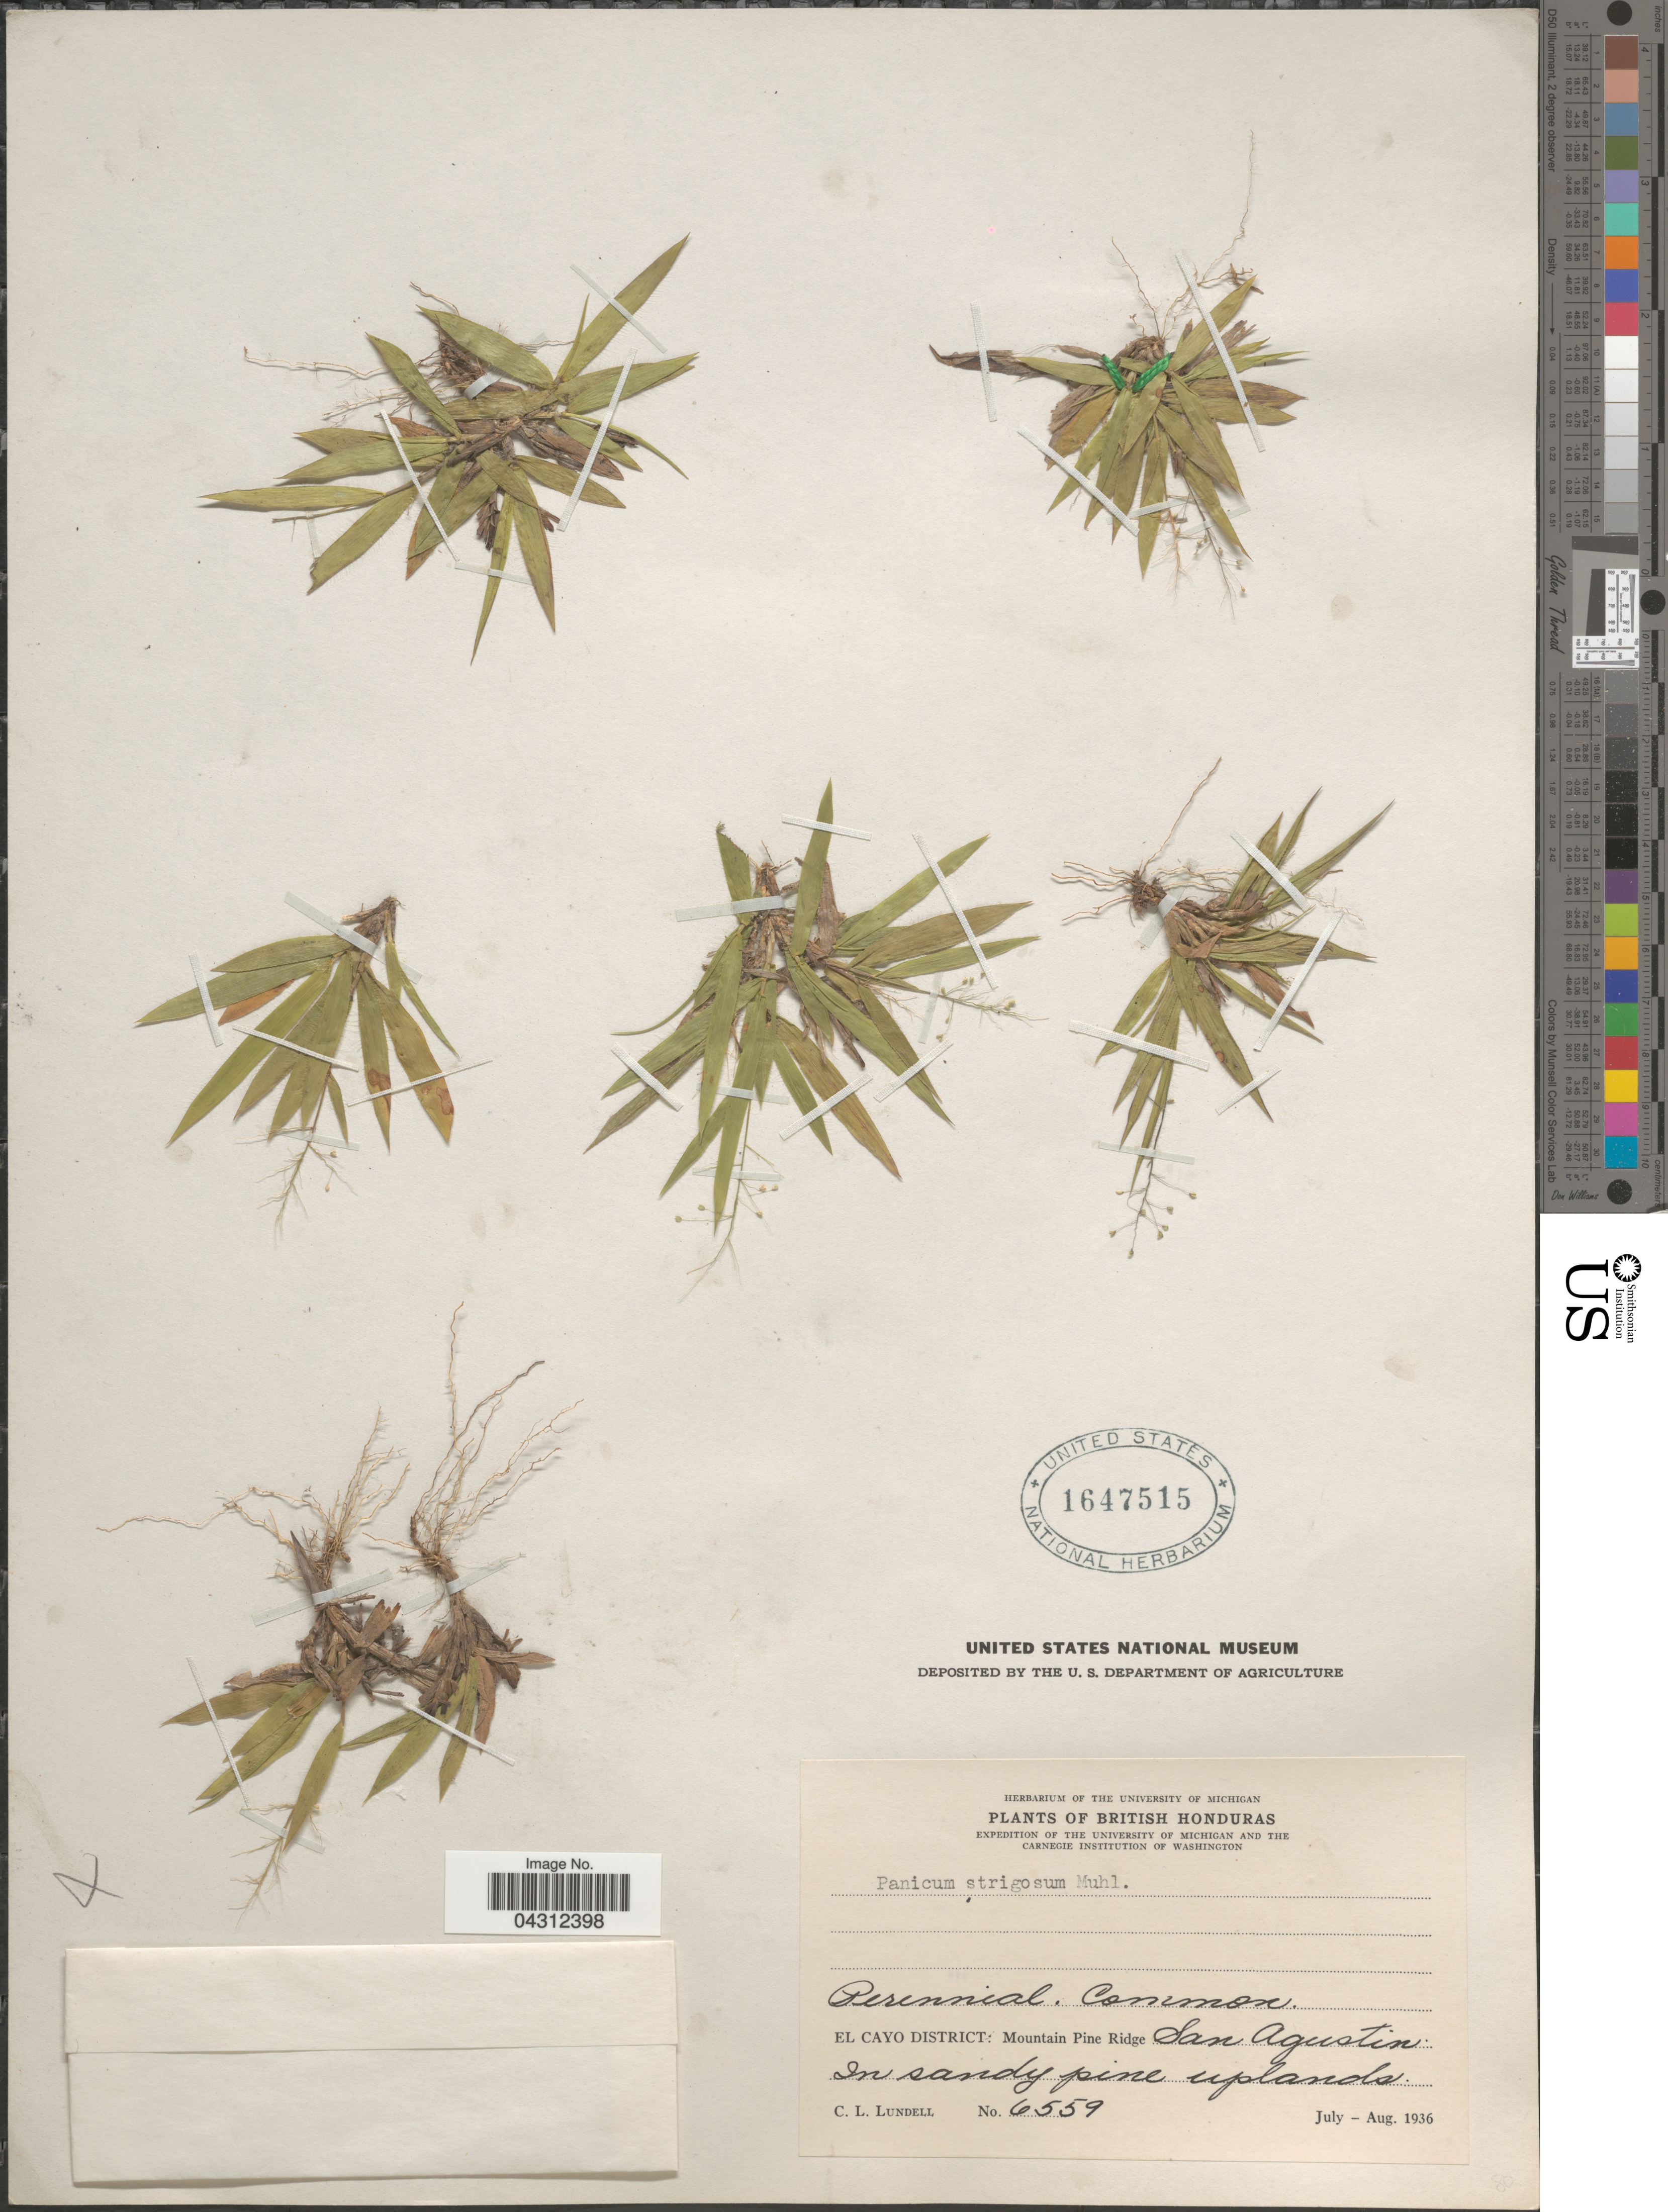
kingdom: Plantae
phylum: Tracheophyta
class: Liliopsida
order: Poales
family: Poaceae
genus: Dichanthelium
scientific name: Dichanthelium strigosum var. glabrescens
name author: (Griseb.) Freckmann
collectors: C. L. Lundell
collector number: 6559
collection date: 1936-07/1936-08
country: Belize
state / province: Cayo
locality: British Honduras. Expedition of the University of Michigan and the Carnegie Institution of Washington. El Cayo District: Mountain Pine Ridge. San Agustin.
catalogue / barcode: US 1647515